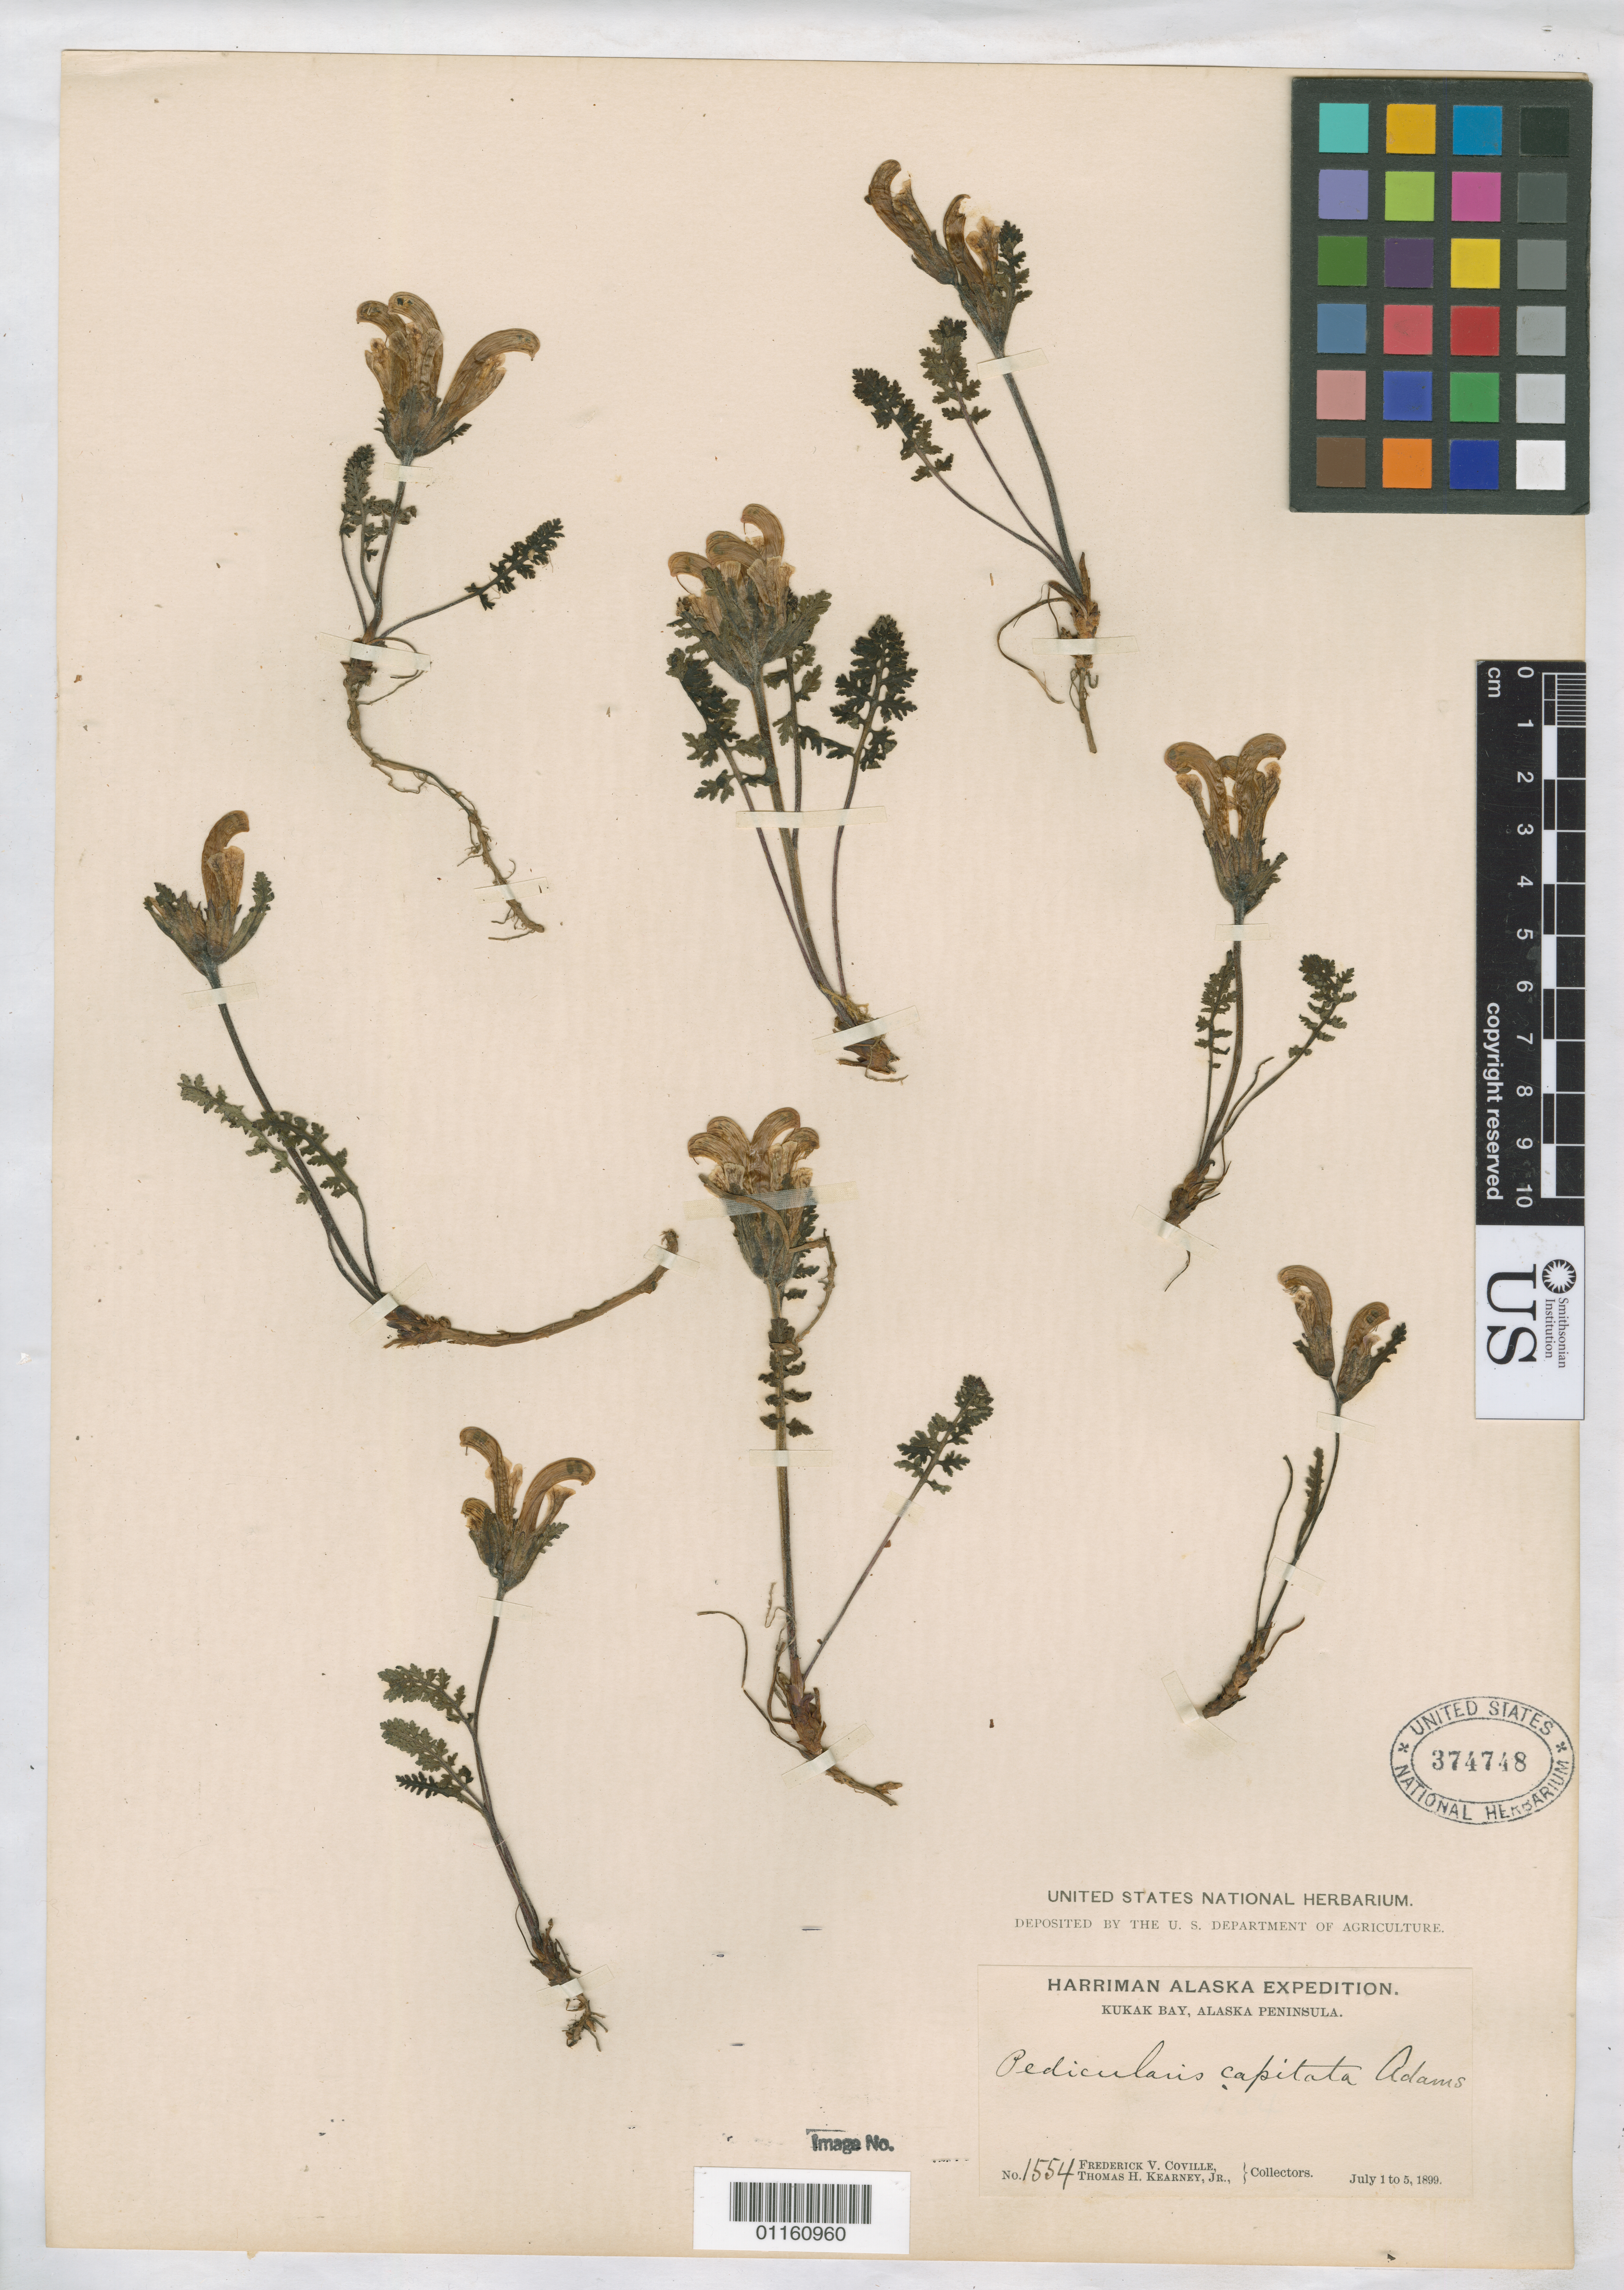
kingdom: Plantae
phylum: Tracheophyta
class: Magnoliopsida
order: Lamiales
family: Orobanchaceae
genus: Pedicularis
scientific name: Pedicularis capitata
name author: Adams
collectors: F. V. Coville & T. H. Kearney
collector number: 1554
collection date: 1899-07-01/1899-07-05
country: United States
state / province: Alaska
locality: Kukak bay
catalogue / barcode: US 374748